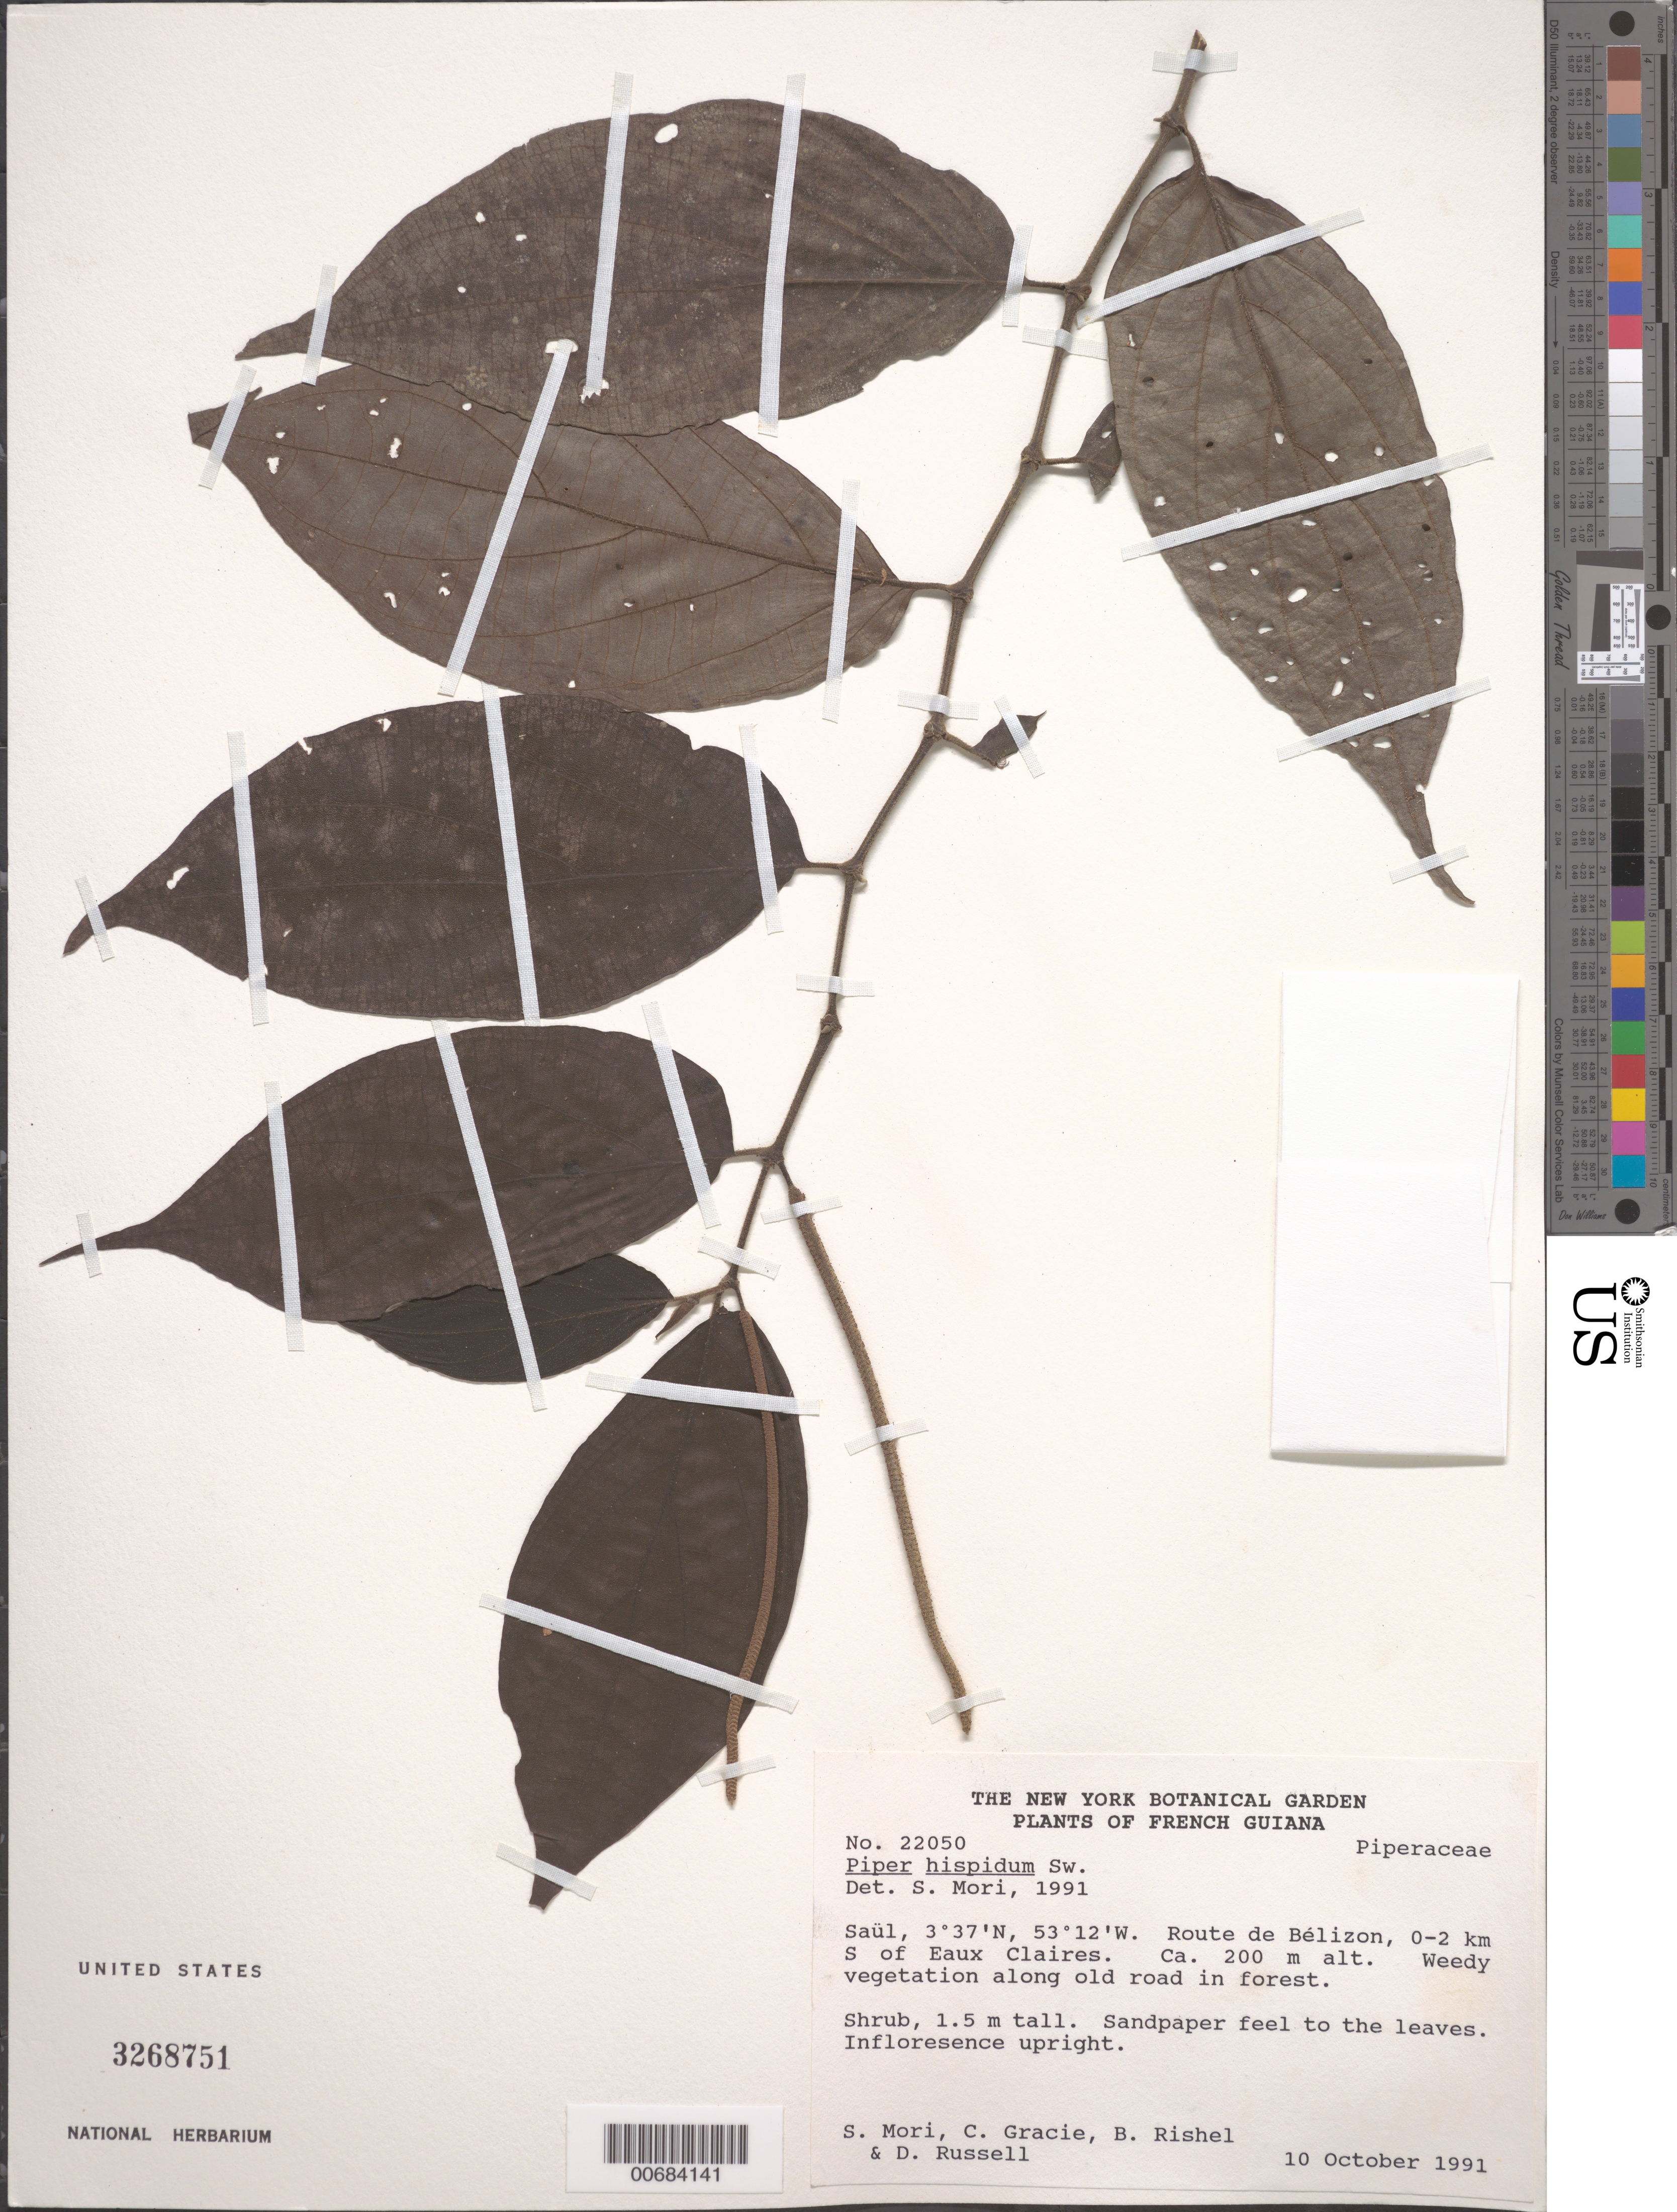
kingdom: Plantae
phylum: Tracheophyta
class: Magnoliopsida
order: Piperales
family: Piperaceae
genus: Piper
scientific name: Piper hispidum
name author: Sw.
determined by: Mori, Scott A.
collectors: S. Mori, C. A. Gracie, J. Lazzaroni, B. Rishel, D. Russell & F. Wright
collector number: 22050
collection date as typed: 10-Oct-91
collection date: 1991-10-10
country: French Guiana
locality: Saül, Route de Bélizon, 0-2 km south of Eaux Claires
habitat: Weedy vegetation along old road in forest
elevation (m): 200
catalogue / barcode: US 3268751